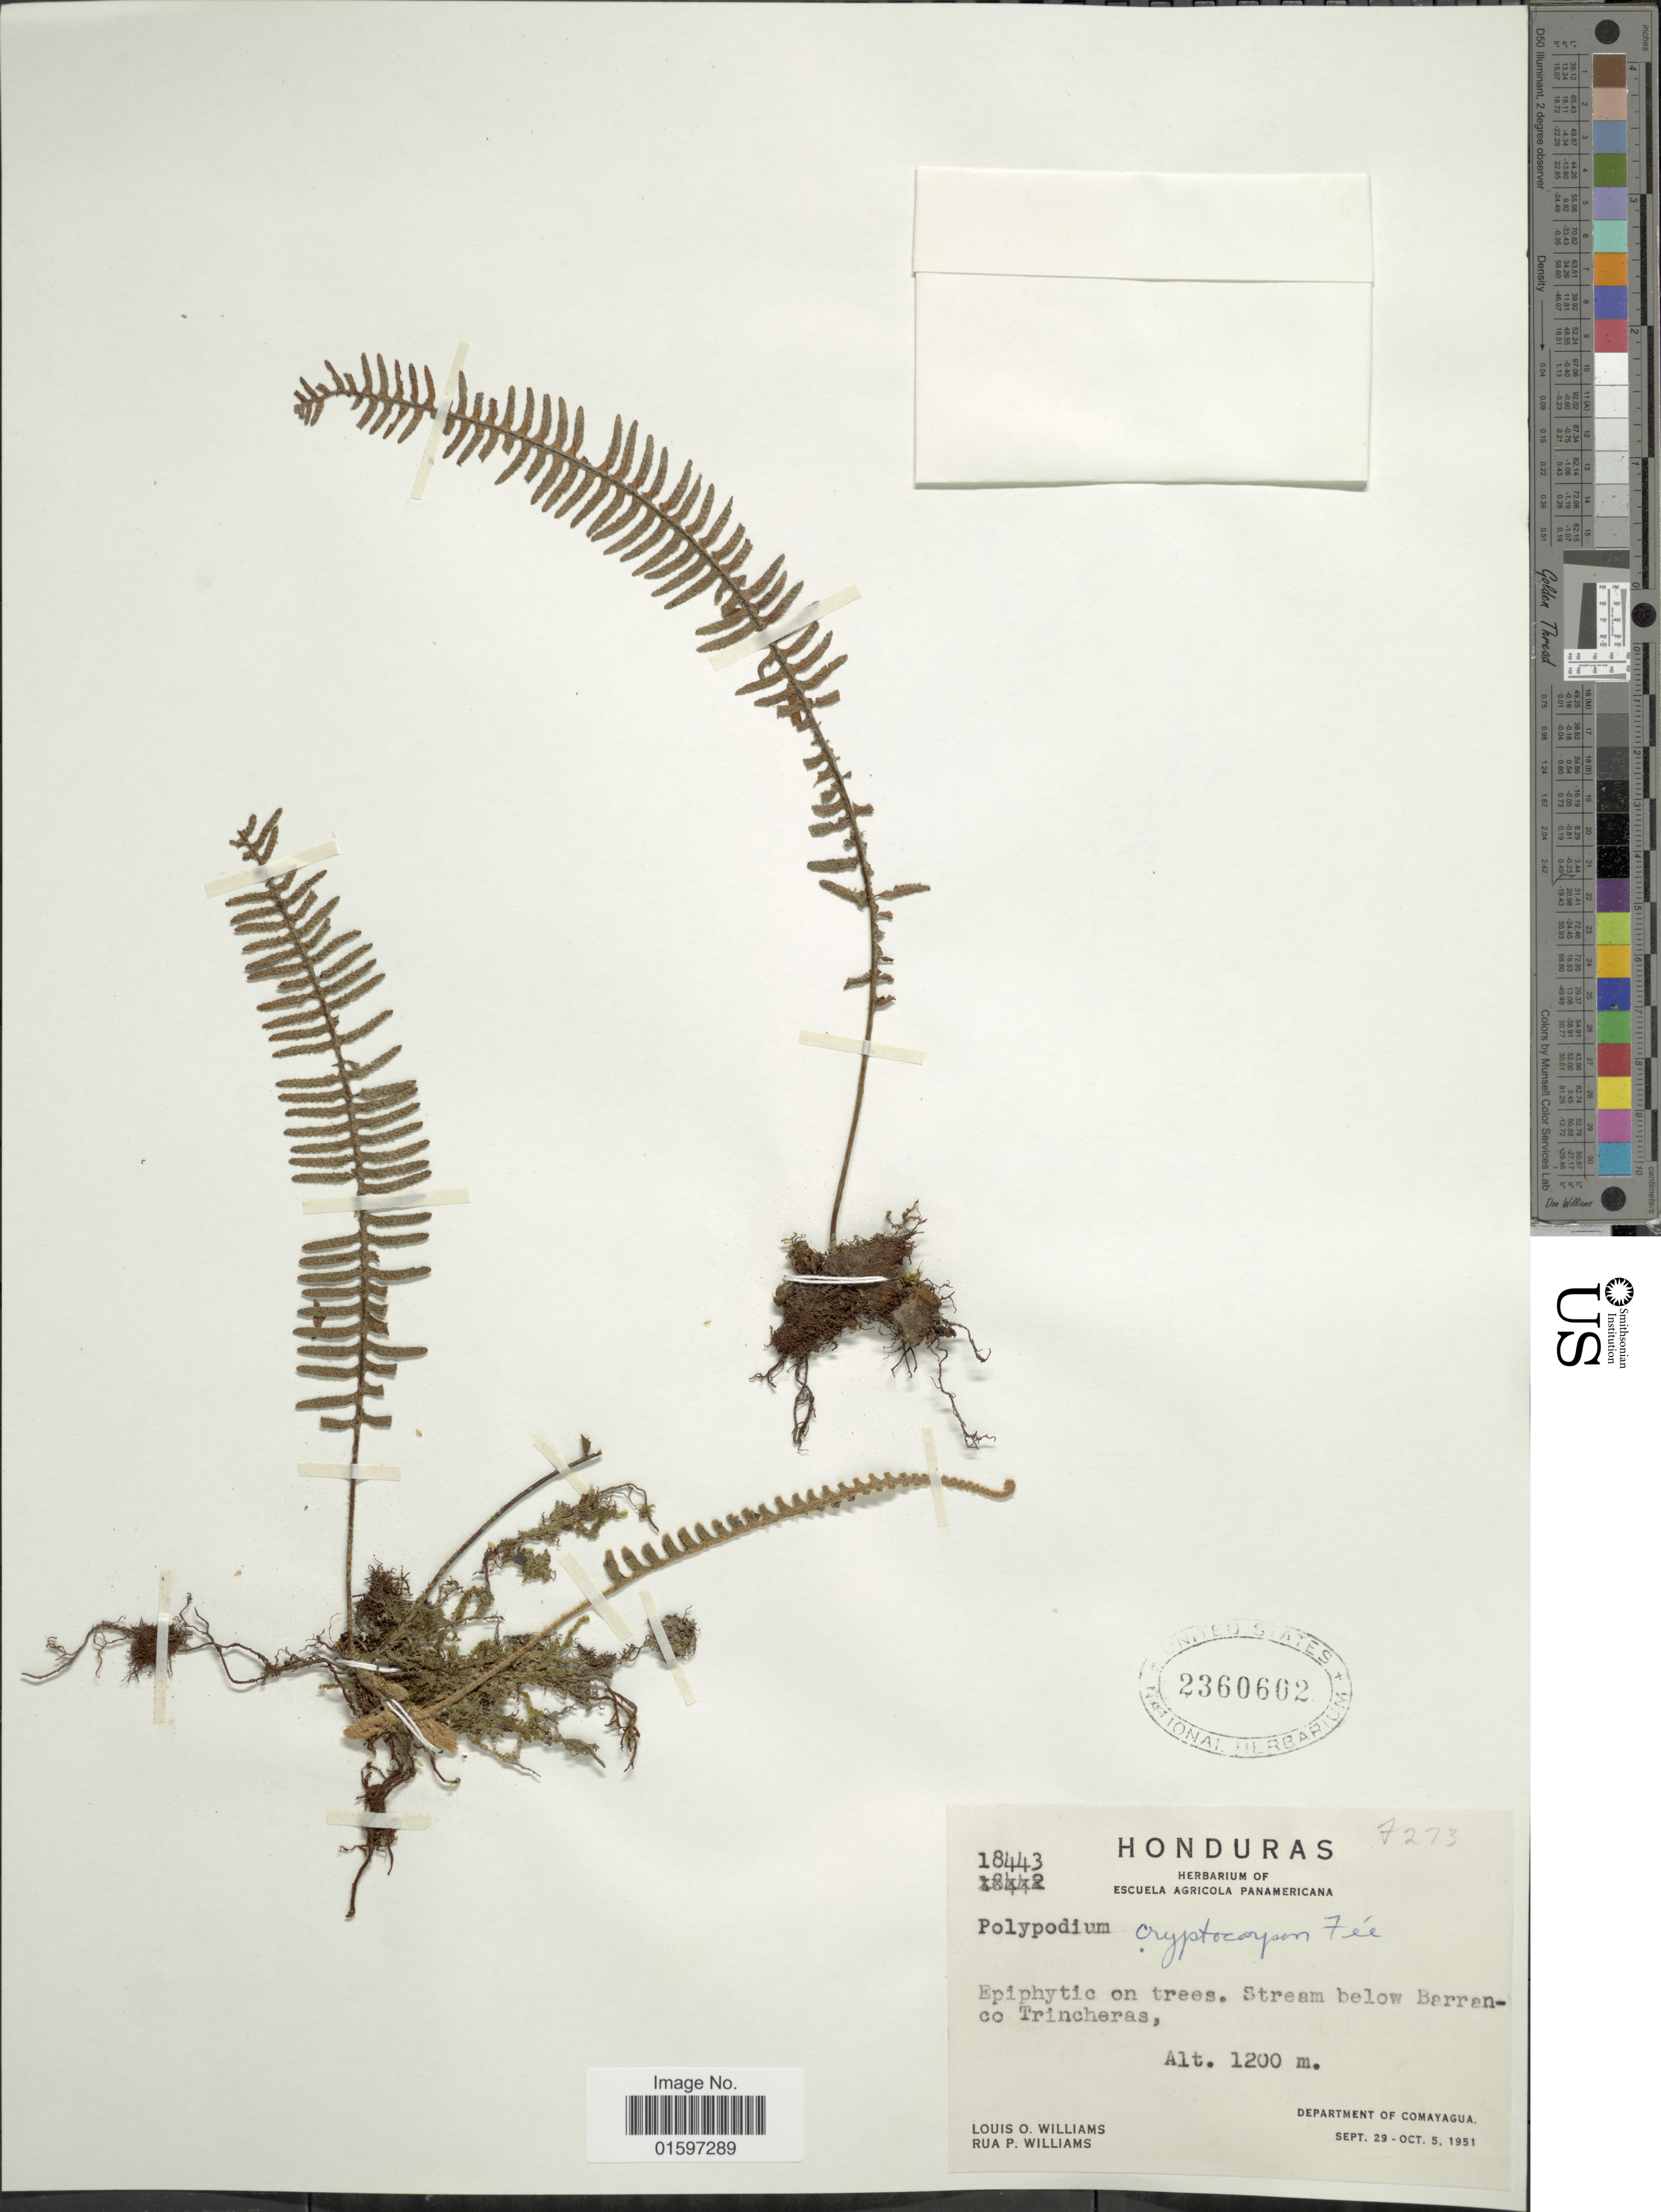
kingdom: Plantae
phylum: Tracheophyta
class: Polypodiopsida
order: Polypodiales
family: Polypodiaceae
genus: Pleopeltis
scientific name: Pleopeltis cryptocarpa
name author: (Fée) A.R. Sm. & Tejero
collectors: L. O. Williams & R. P. Williams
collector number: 18443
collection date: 1951-09-29/1951-10-05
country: Honduras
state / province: Comayagua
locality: Stream below Barranco Trincheras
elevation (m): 1200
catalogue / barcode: US 25035